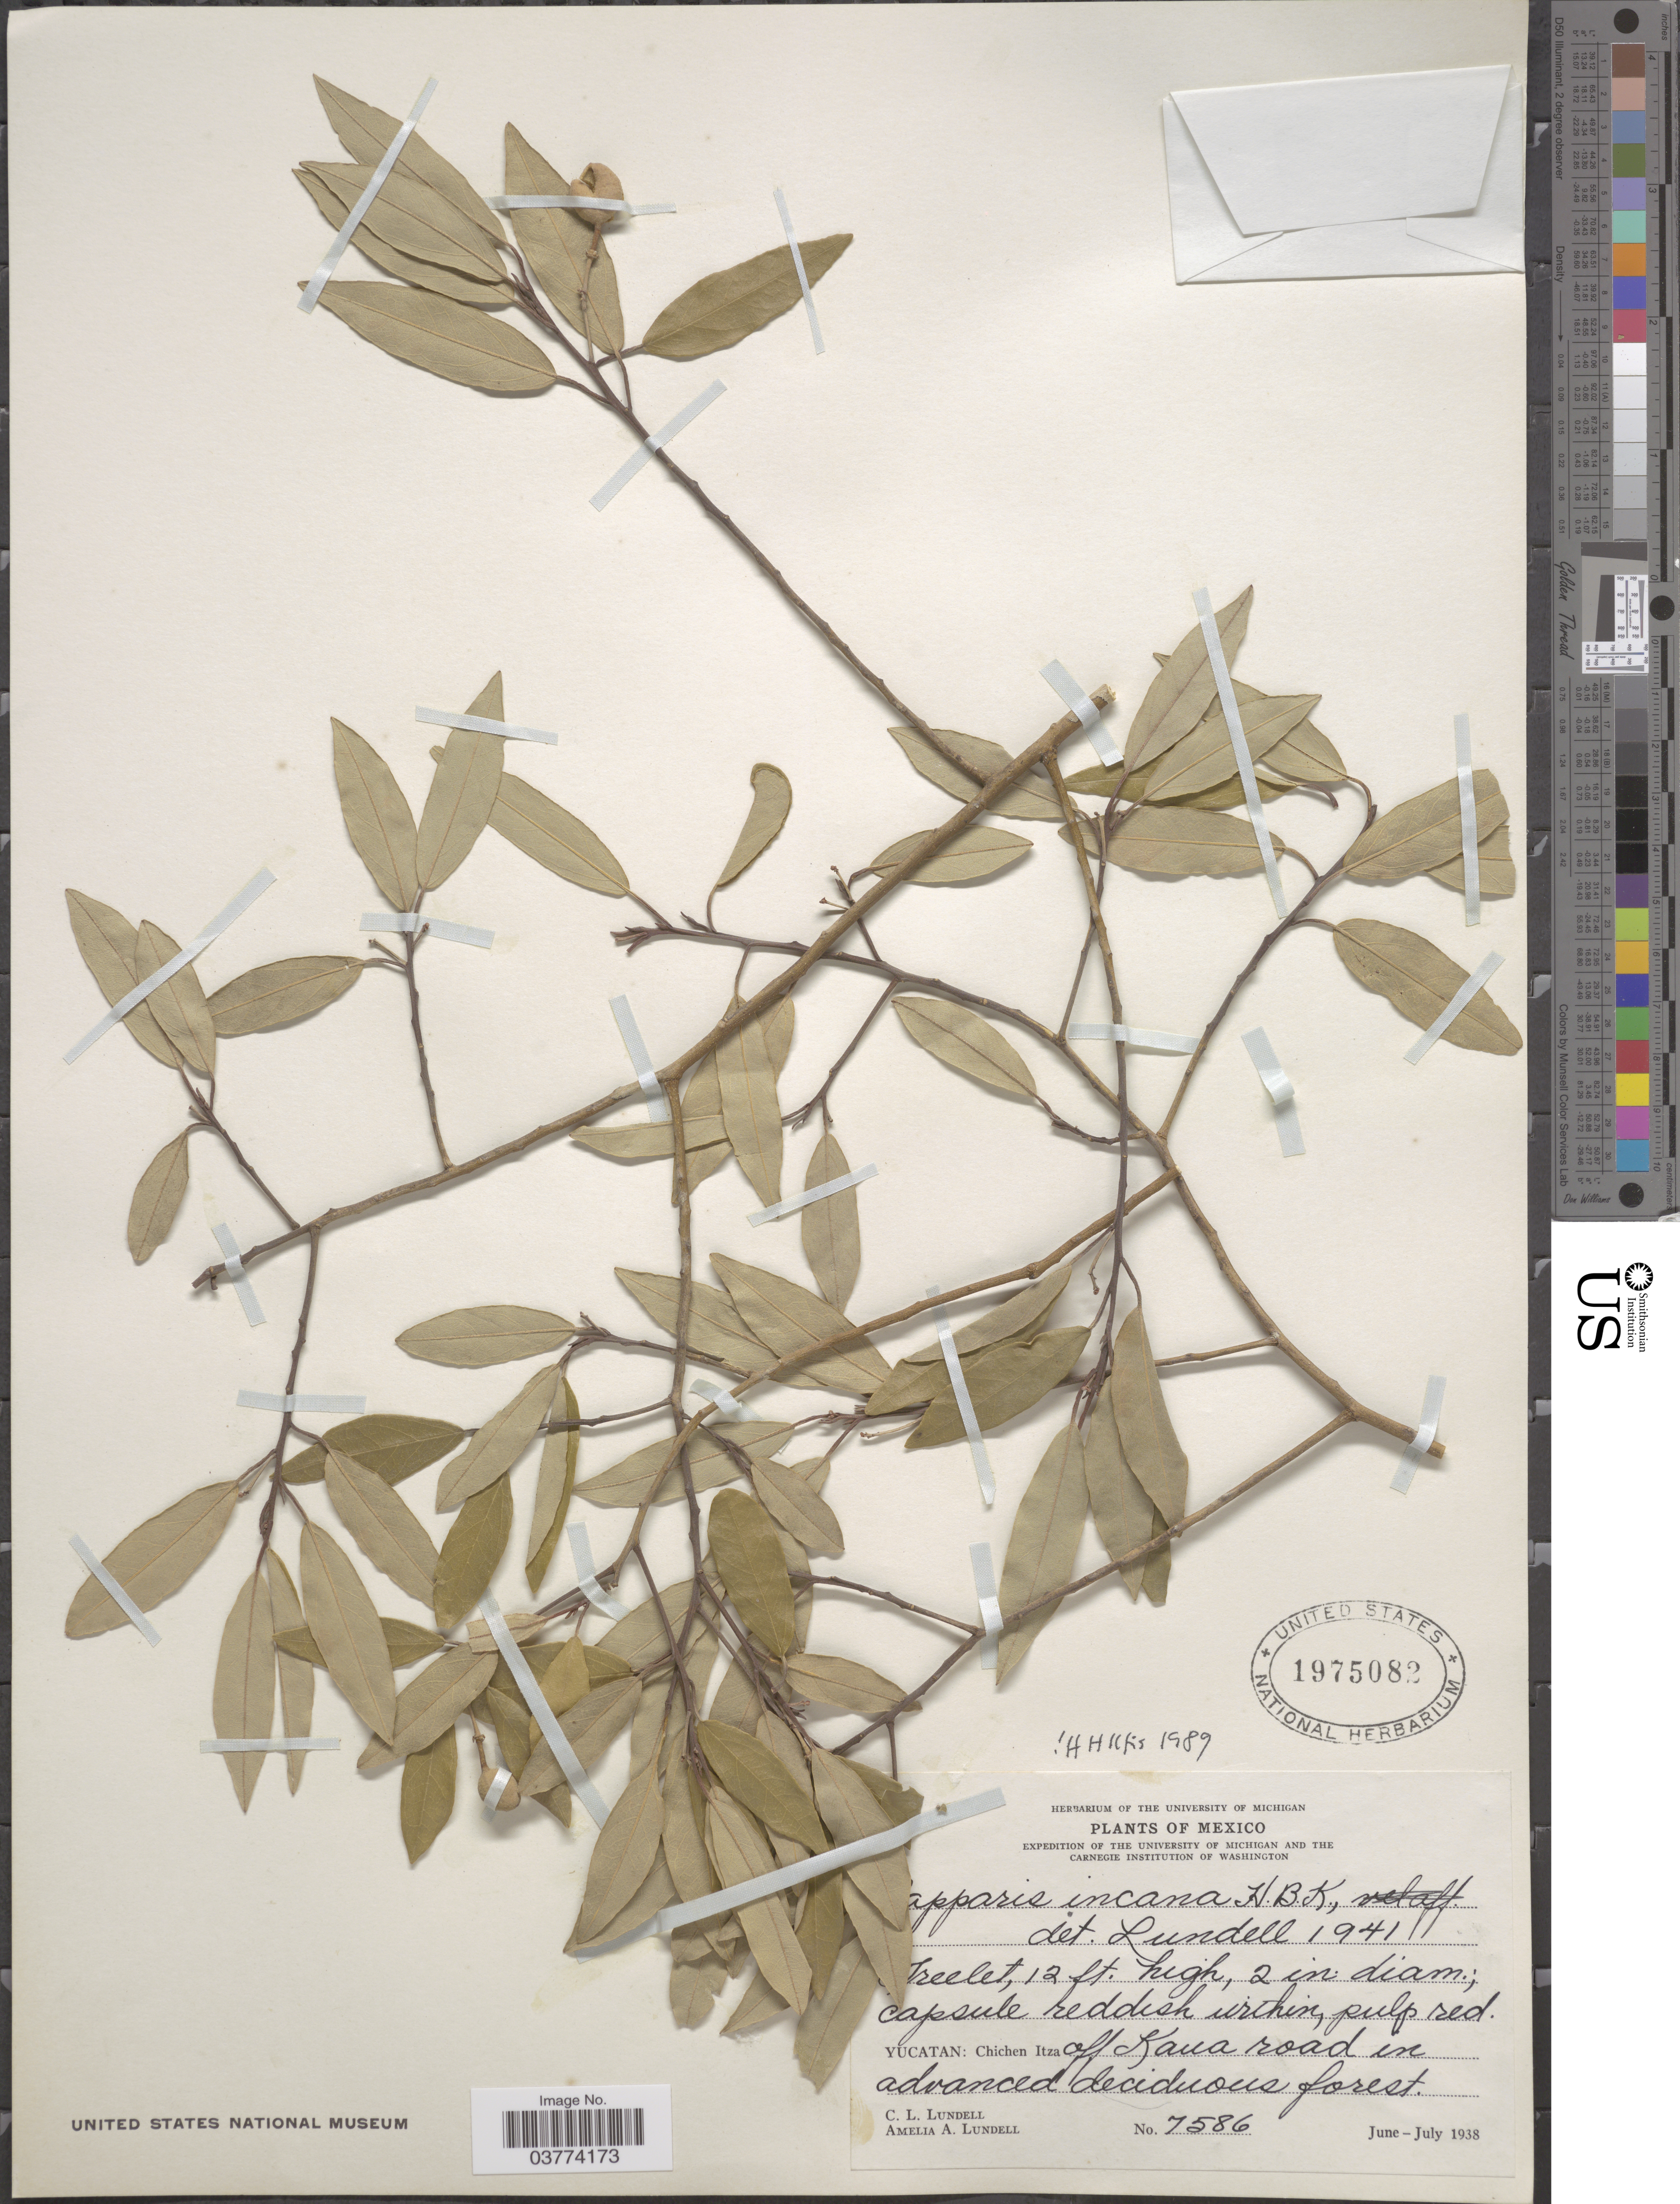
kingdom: Plantae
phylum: Tracheophyta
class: Magnoliopsida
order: Brassicales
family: Capparaceae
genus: Quadrella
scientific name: Quadrella incana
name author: (Kunth) Iltis & Cornejo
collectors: C. L. Lundell & A. A. Lundell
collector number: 7586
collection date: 1938-06/1938-07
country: Mexico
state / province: Yucatán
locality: Chichen Itza off Kaua road in advanced deciduous forest.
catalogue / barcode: US 1975082